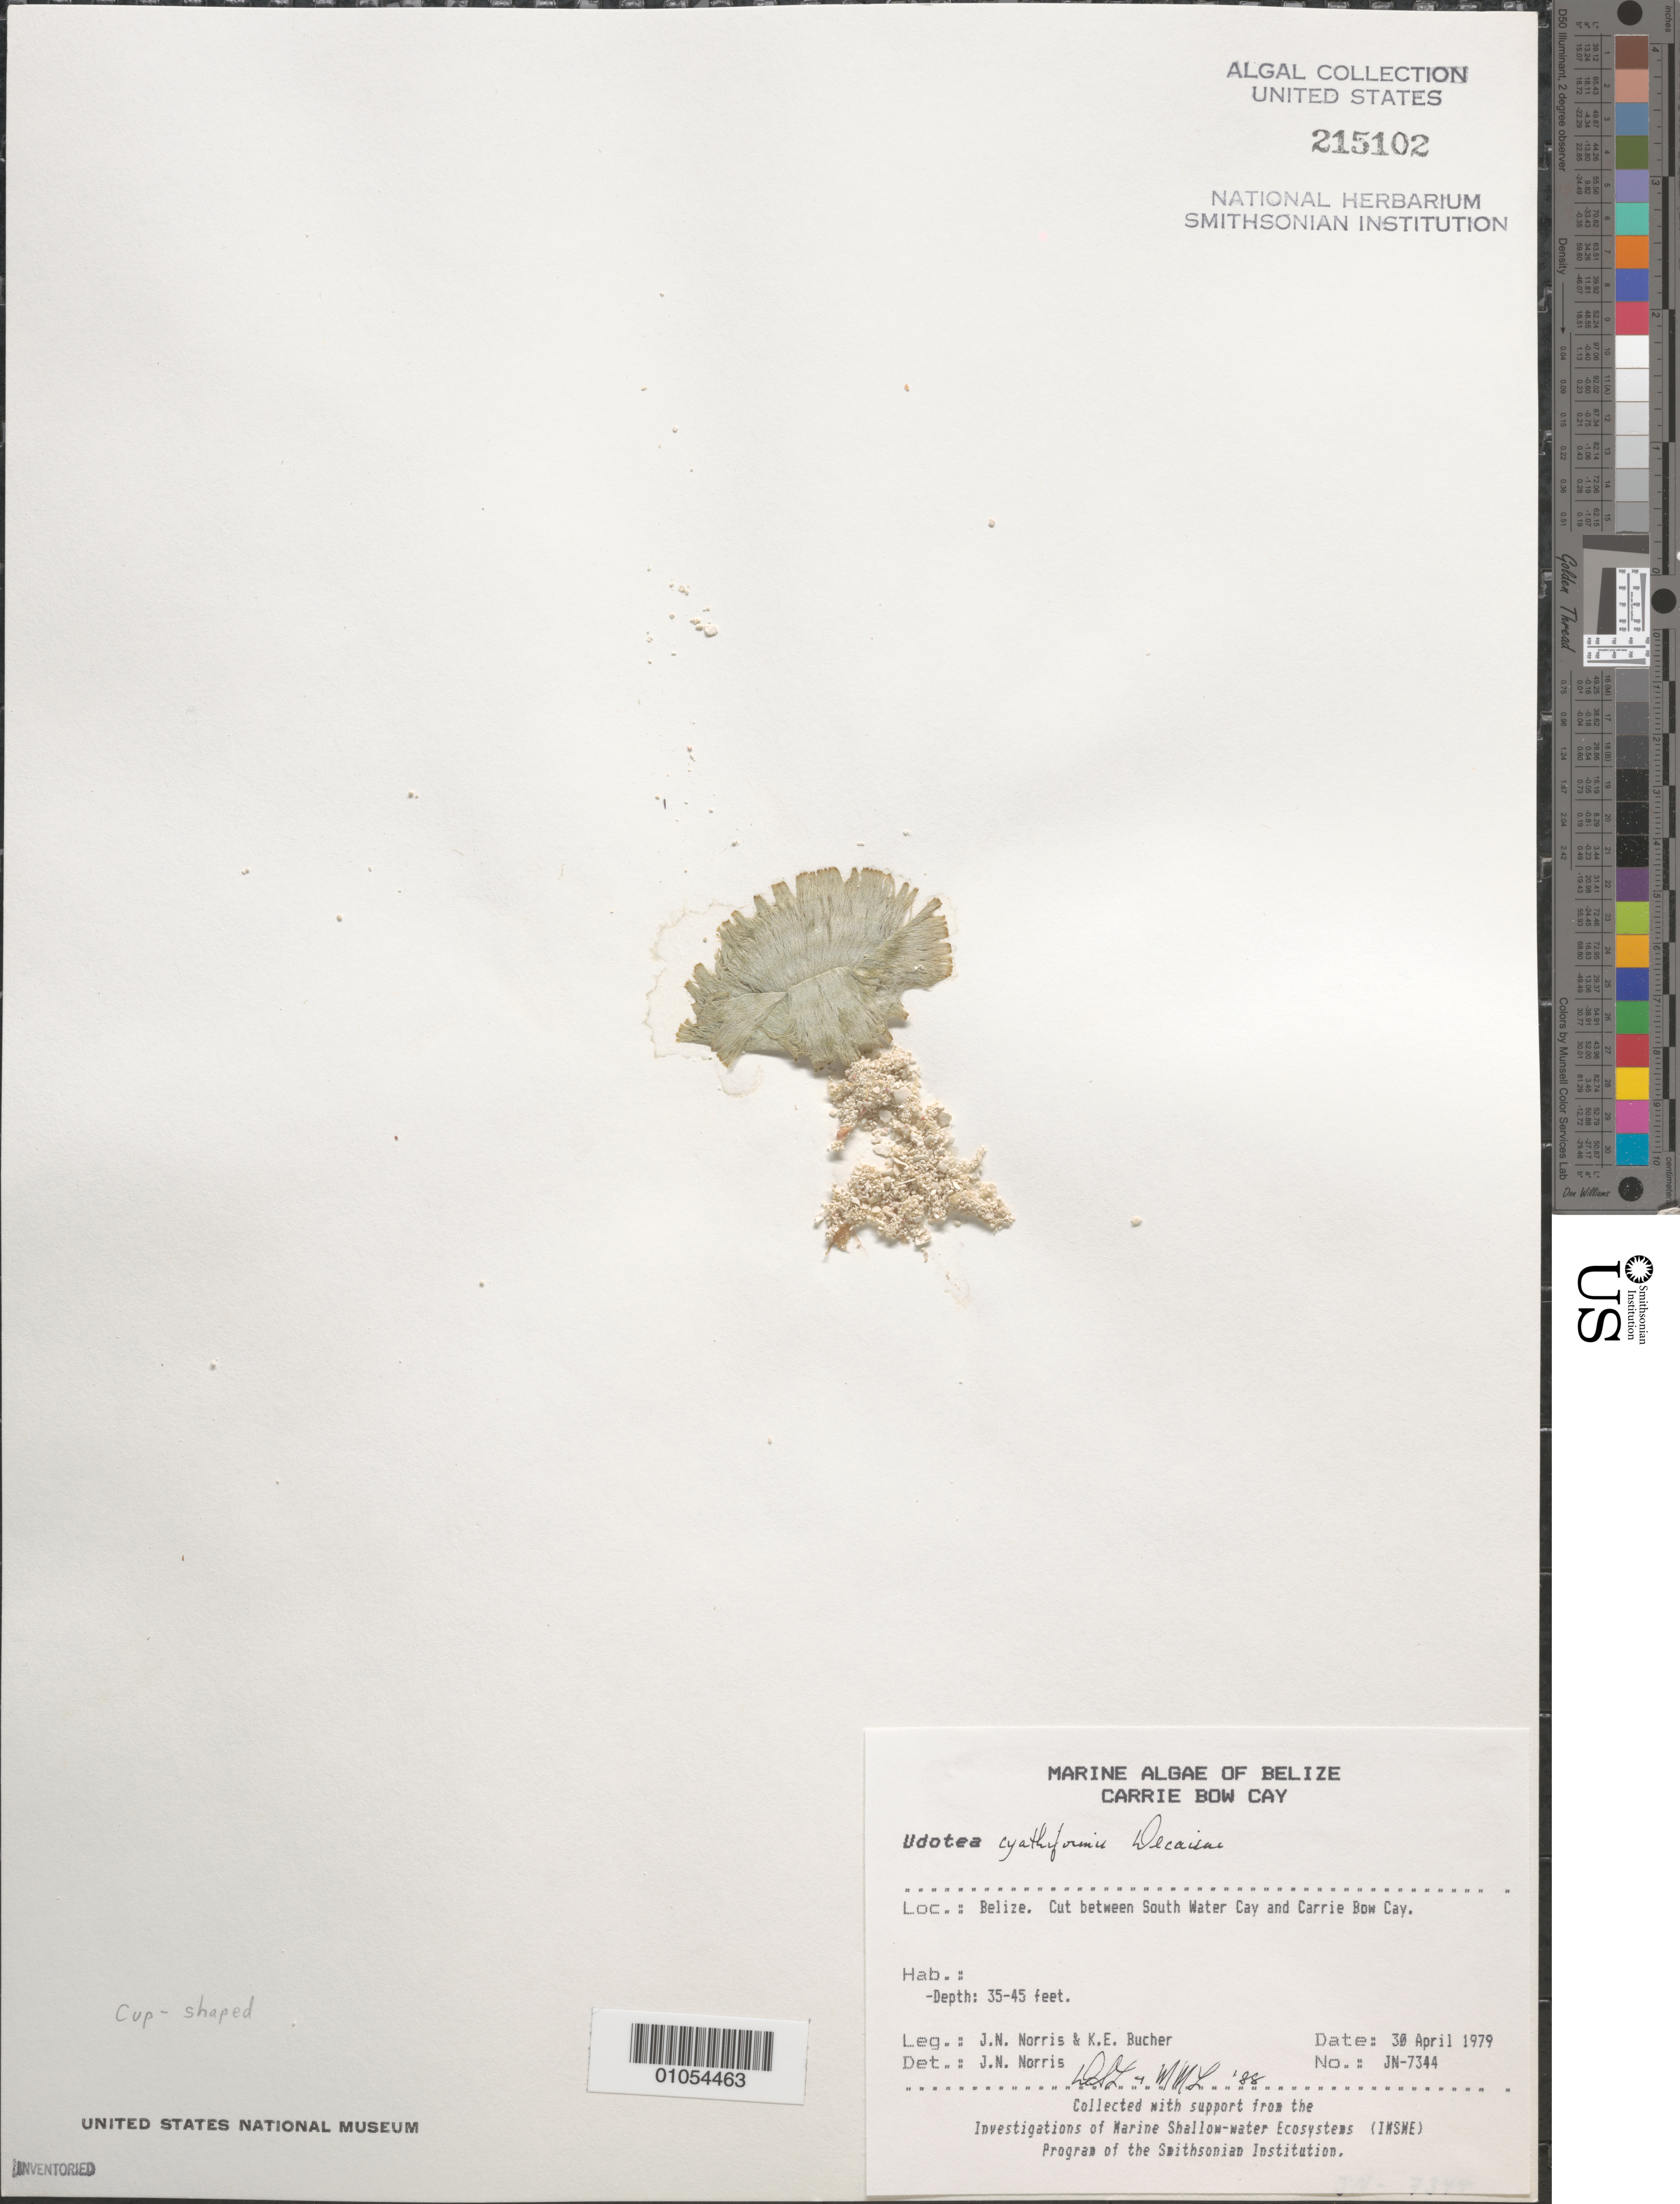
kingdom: Plantae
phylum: Chlorophyta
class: Ulvophyceae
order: Bryopsidales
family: Udoteaceae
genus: Udotea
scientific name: Udotea cyathiformis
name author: Decne.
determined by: Littler, D. S.; Littler, M. M.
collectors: J. N. Norris & K. E. Bucher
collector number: JN-7344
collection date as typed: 30 Apr 1979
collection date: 1979-04-30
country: Belize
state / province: Stann Creek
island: Carrie Bow Cay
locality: Cut between South Water Cay and Carrie Bow Cay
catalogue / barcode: US 215102